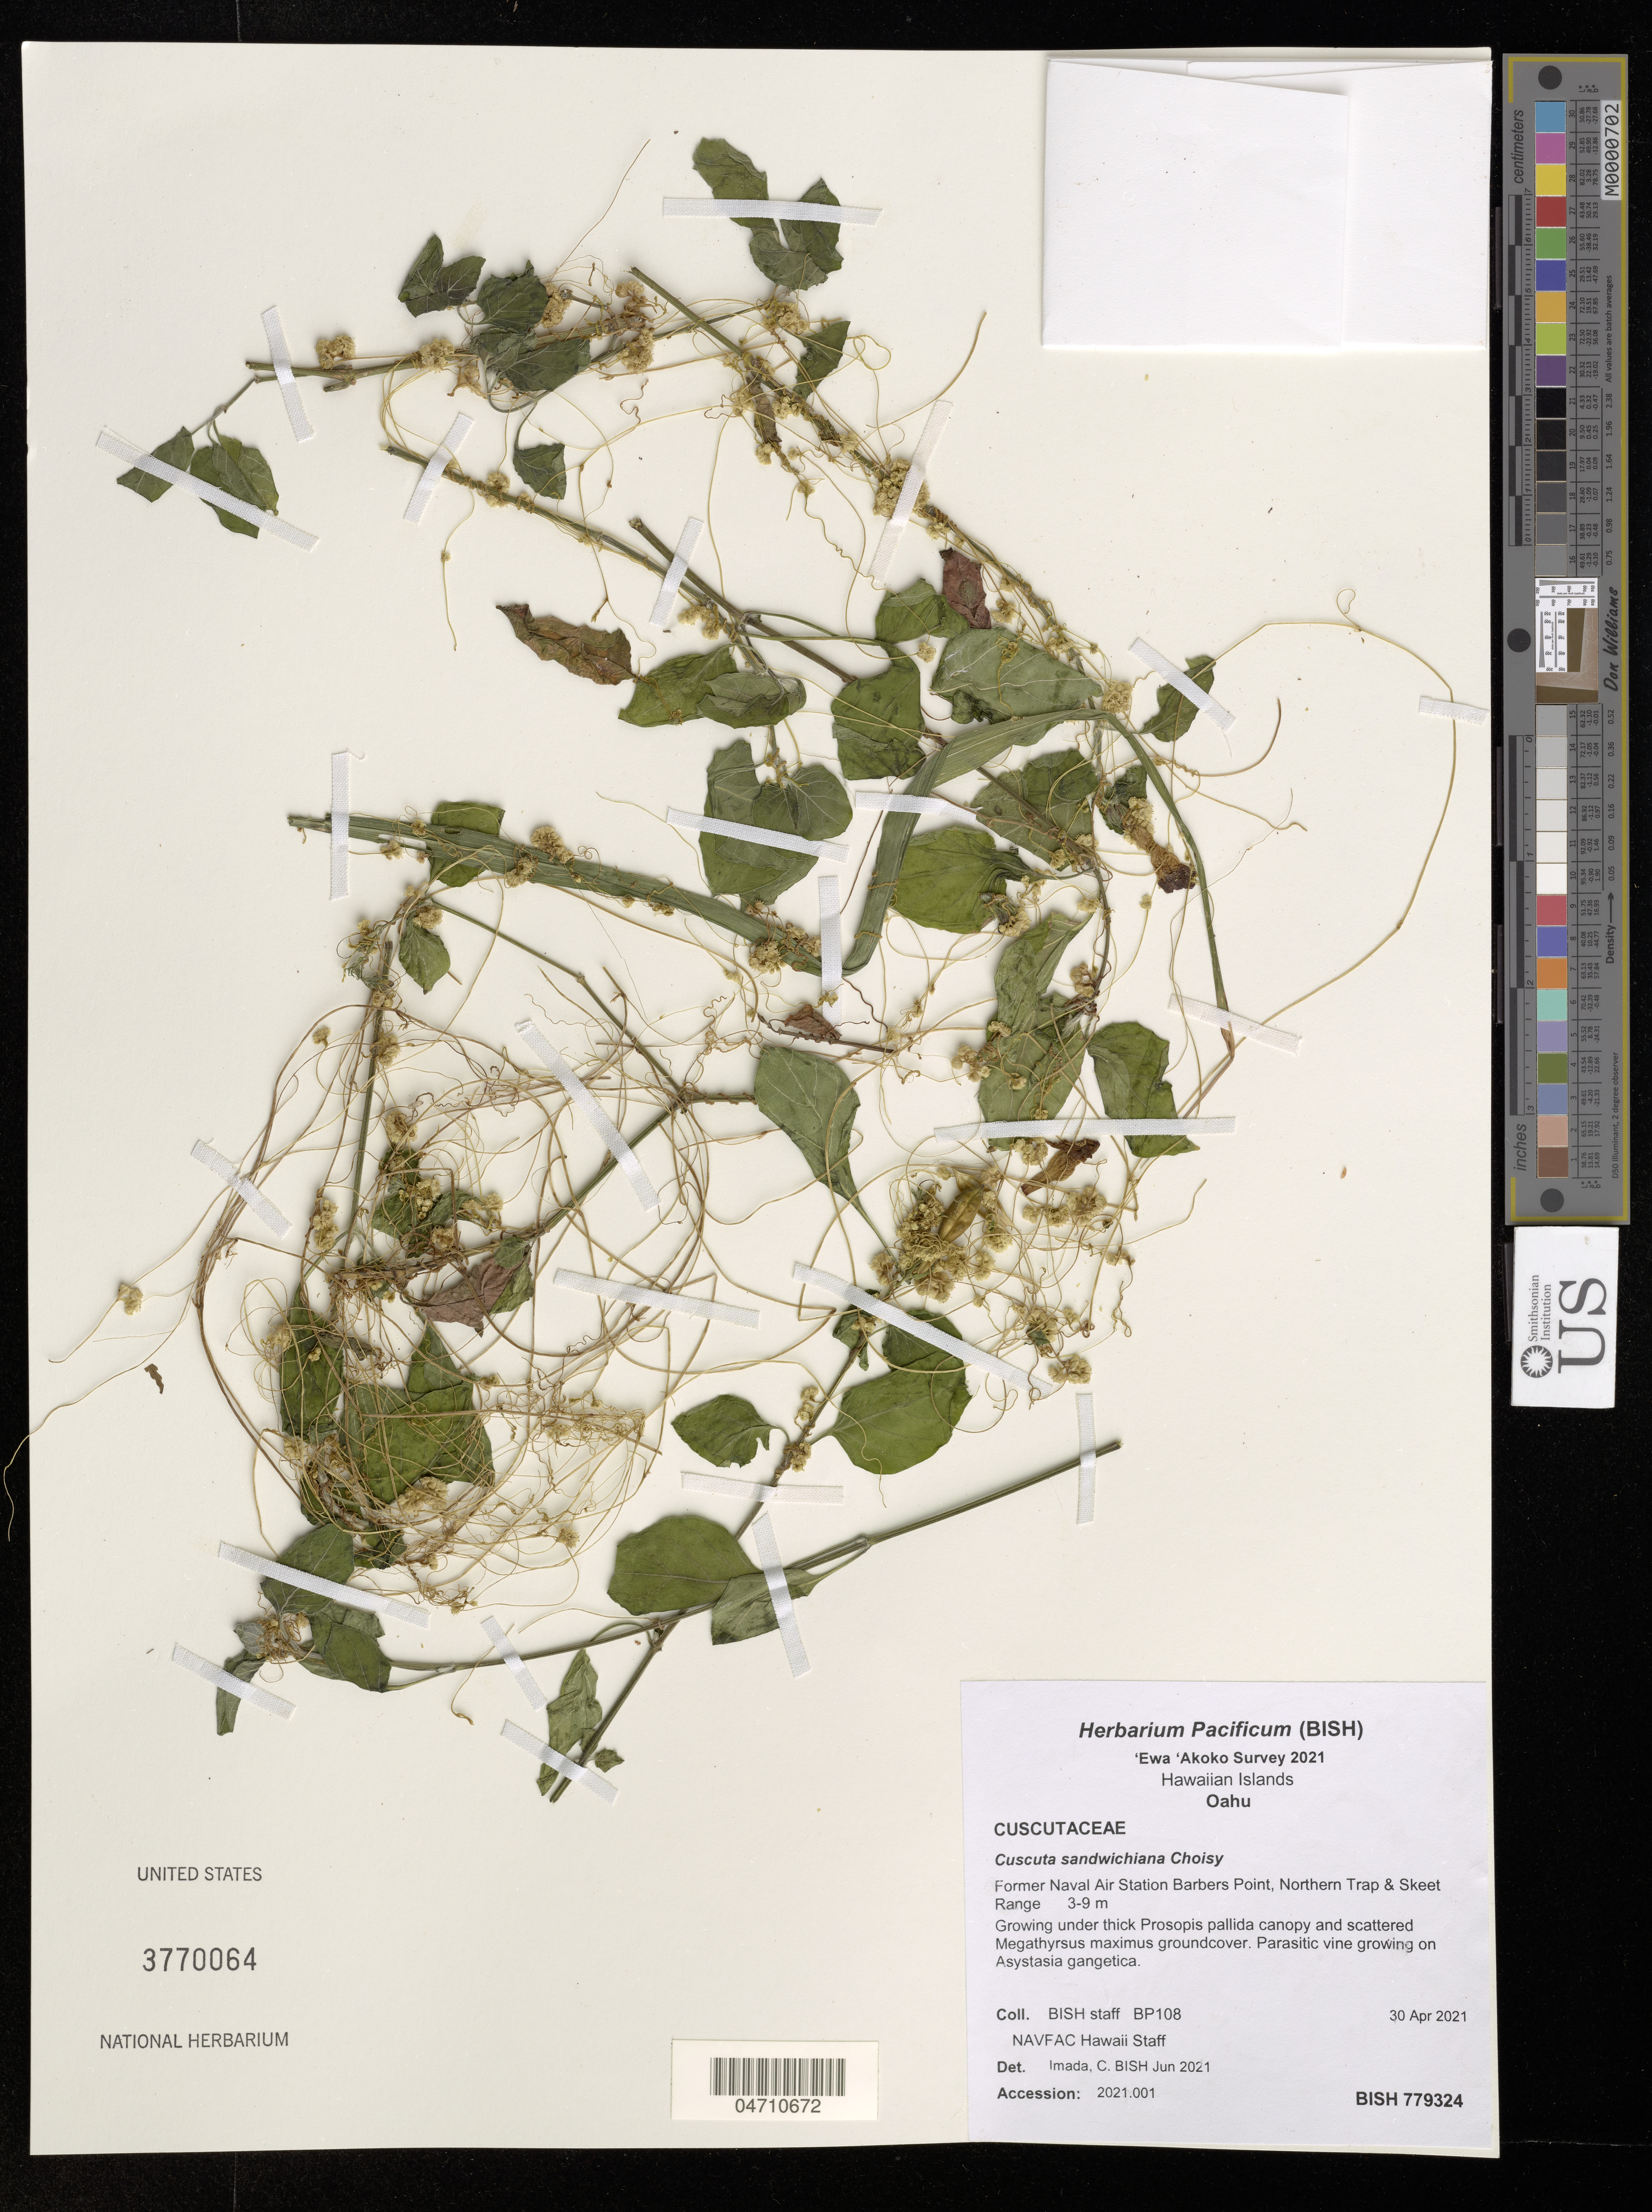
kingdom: Plantae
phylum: Tracheophyta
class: Magnoliopsida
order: Solanales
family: Convolvulaceae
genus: Cuscuta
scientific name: Cuscuta sandwichiana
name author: Choisy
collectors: Bernice P. Bishop Museum & N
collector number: BP108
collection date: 2021-04-30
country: United States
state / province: Hawaii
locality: Hawaiian Islands. Oahu. Former Naval Air Station Barbers Point, Northern Trap & Skeet Range.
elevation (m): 3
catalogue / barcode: US 3770064